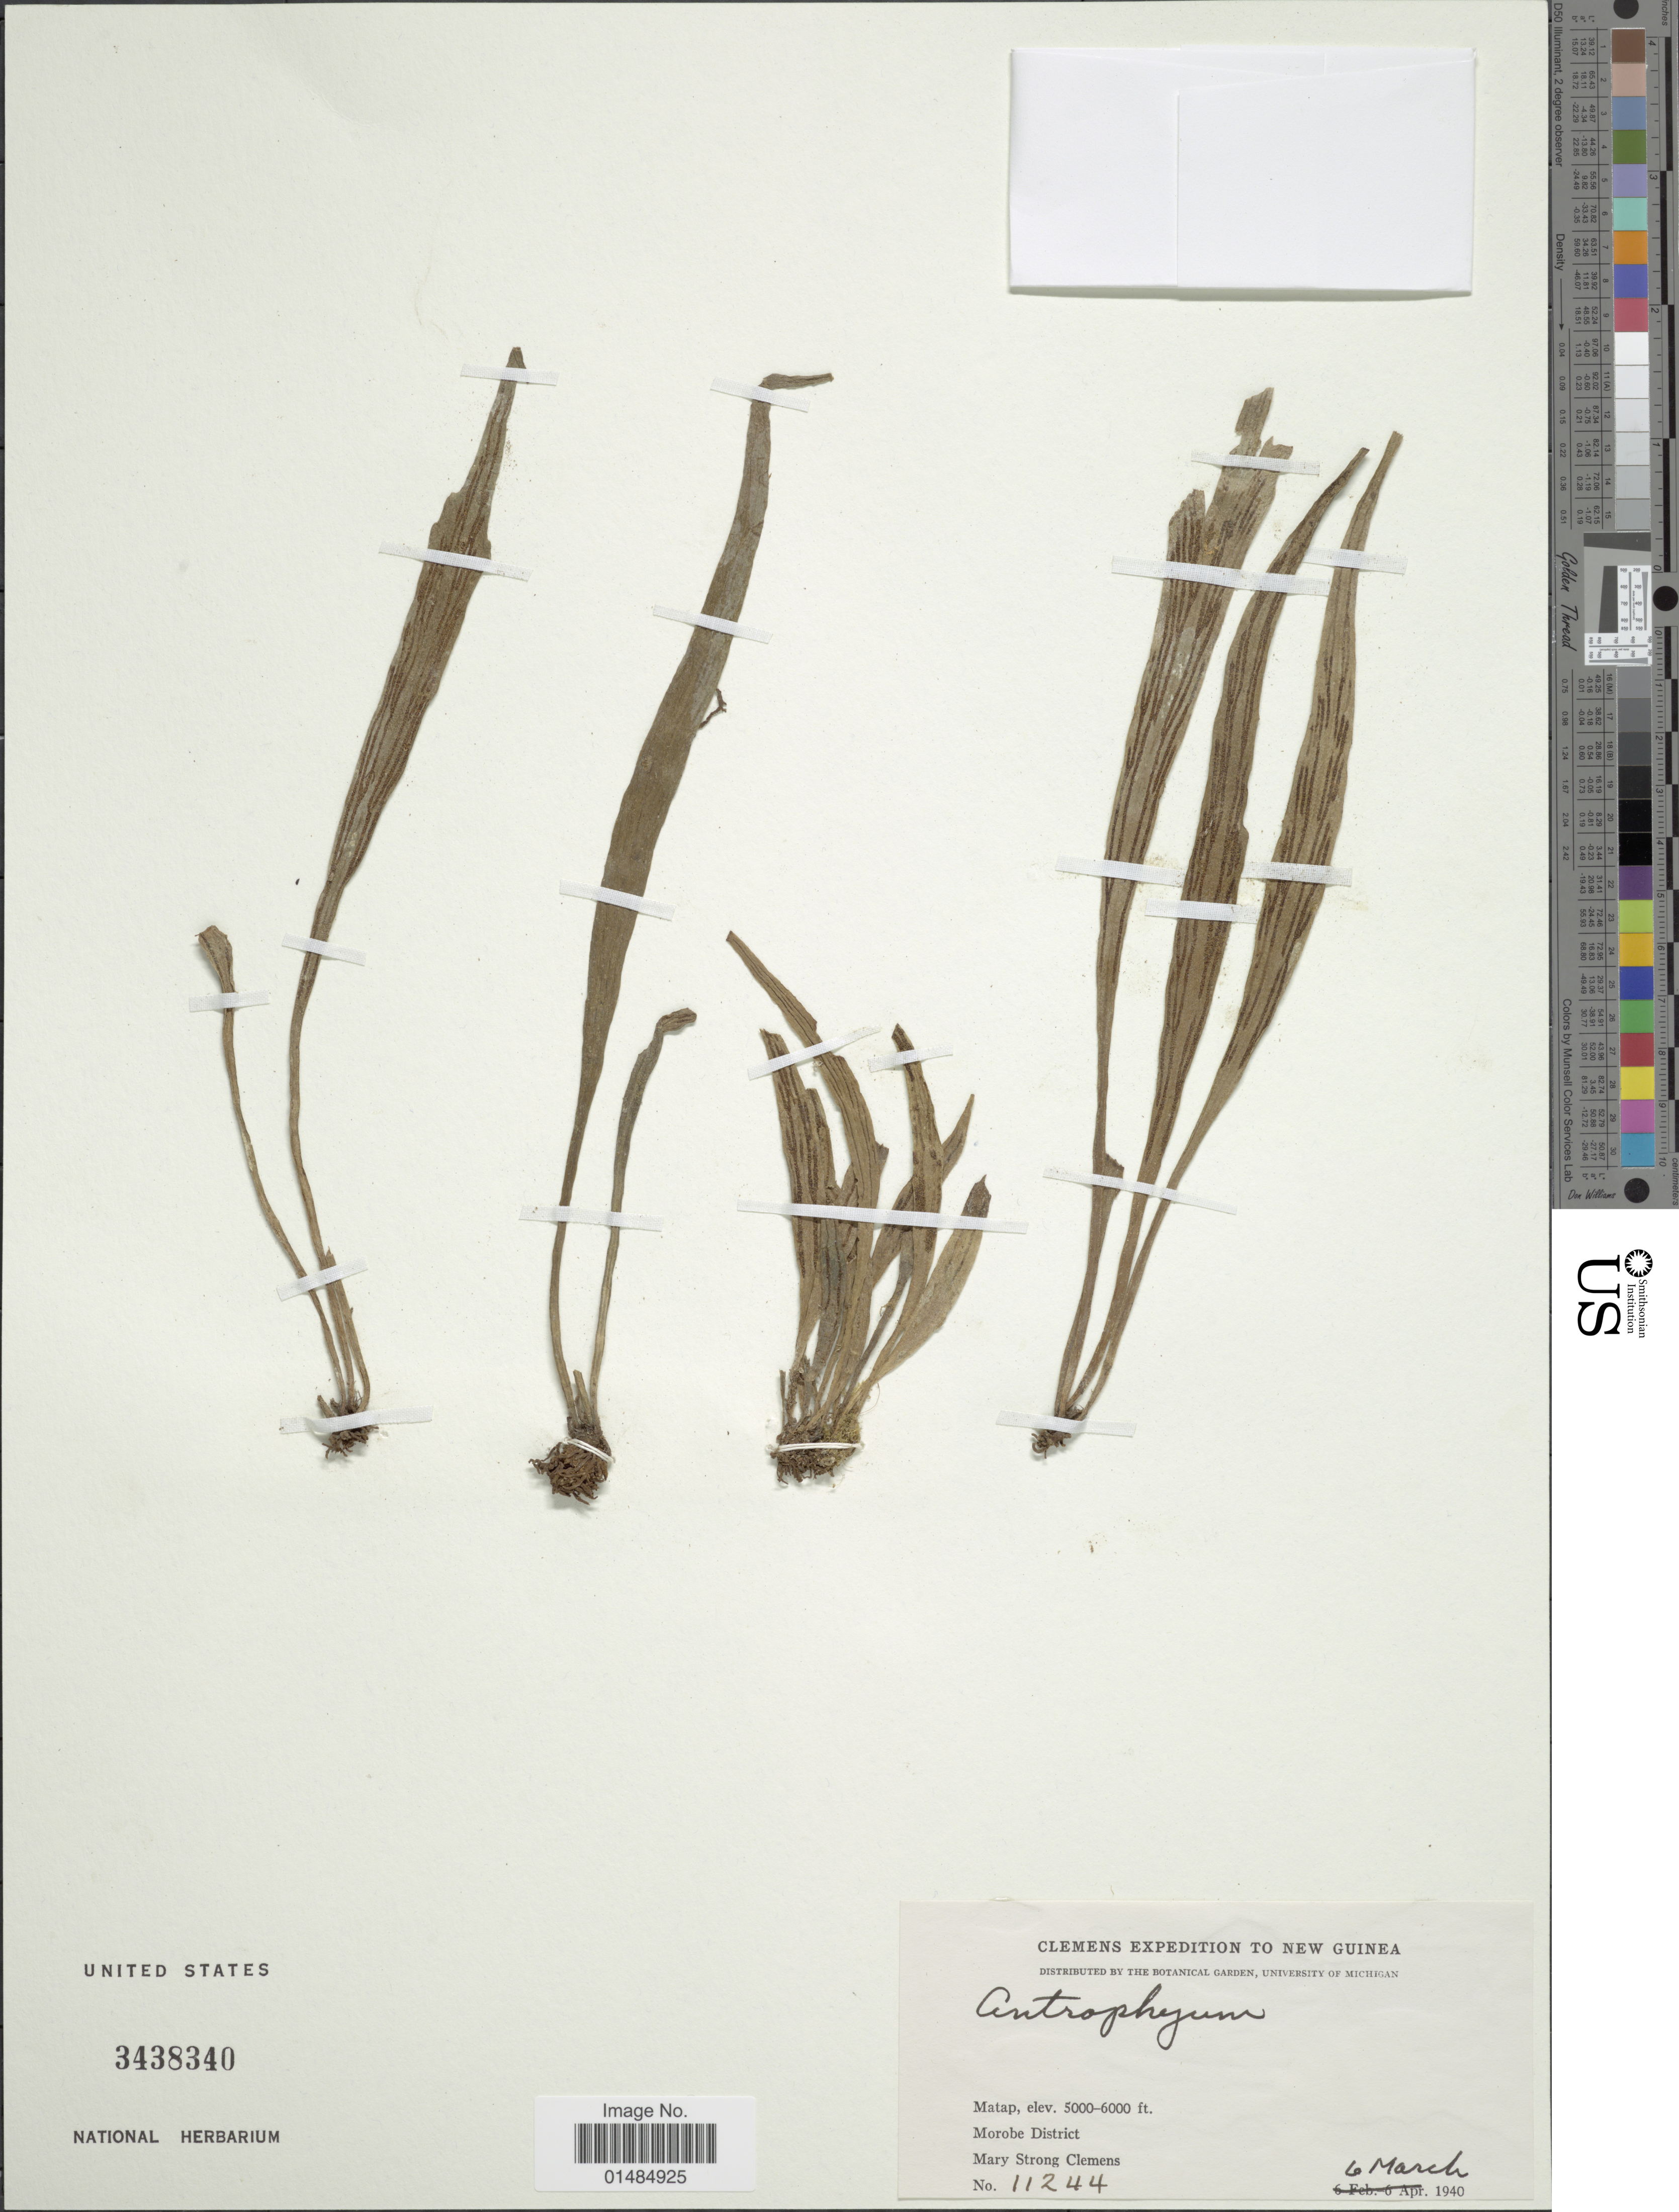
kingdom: Plantae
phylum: Tracheophyta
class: Polypodiopsida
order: Polypodiales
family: Pteridaceae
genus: Antrophyum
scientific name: Antrophyum sp.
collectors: M. S. Clemens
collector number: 11244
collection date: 1940-03-06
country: Papua New Guinea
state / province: Morobe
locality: New Guinea, Matap, Morobe District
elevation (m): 1524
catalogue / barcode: US 3438340